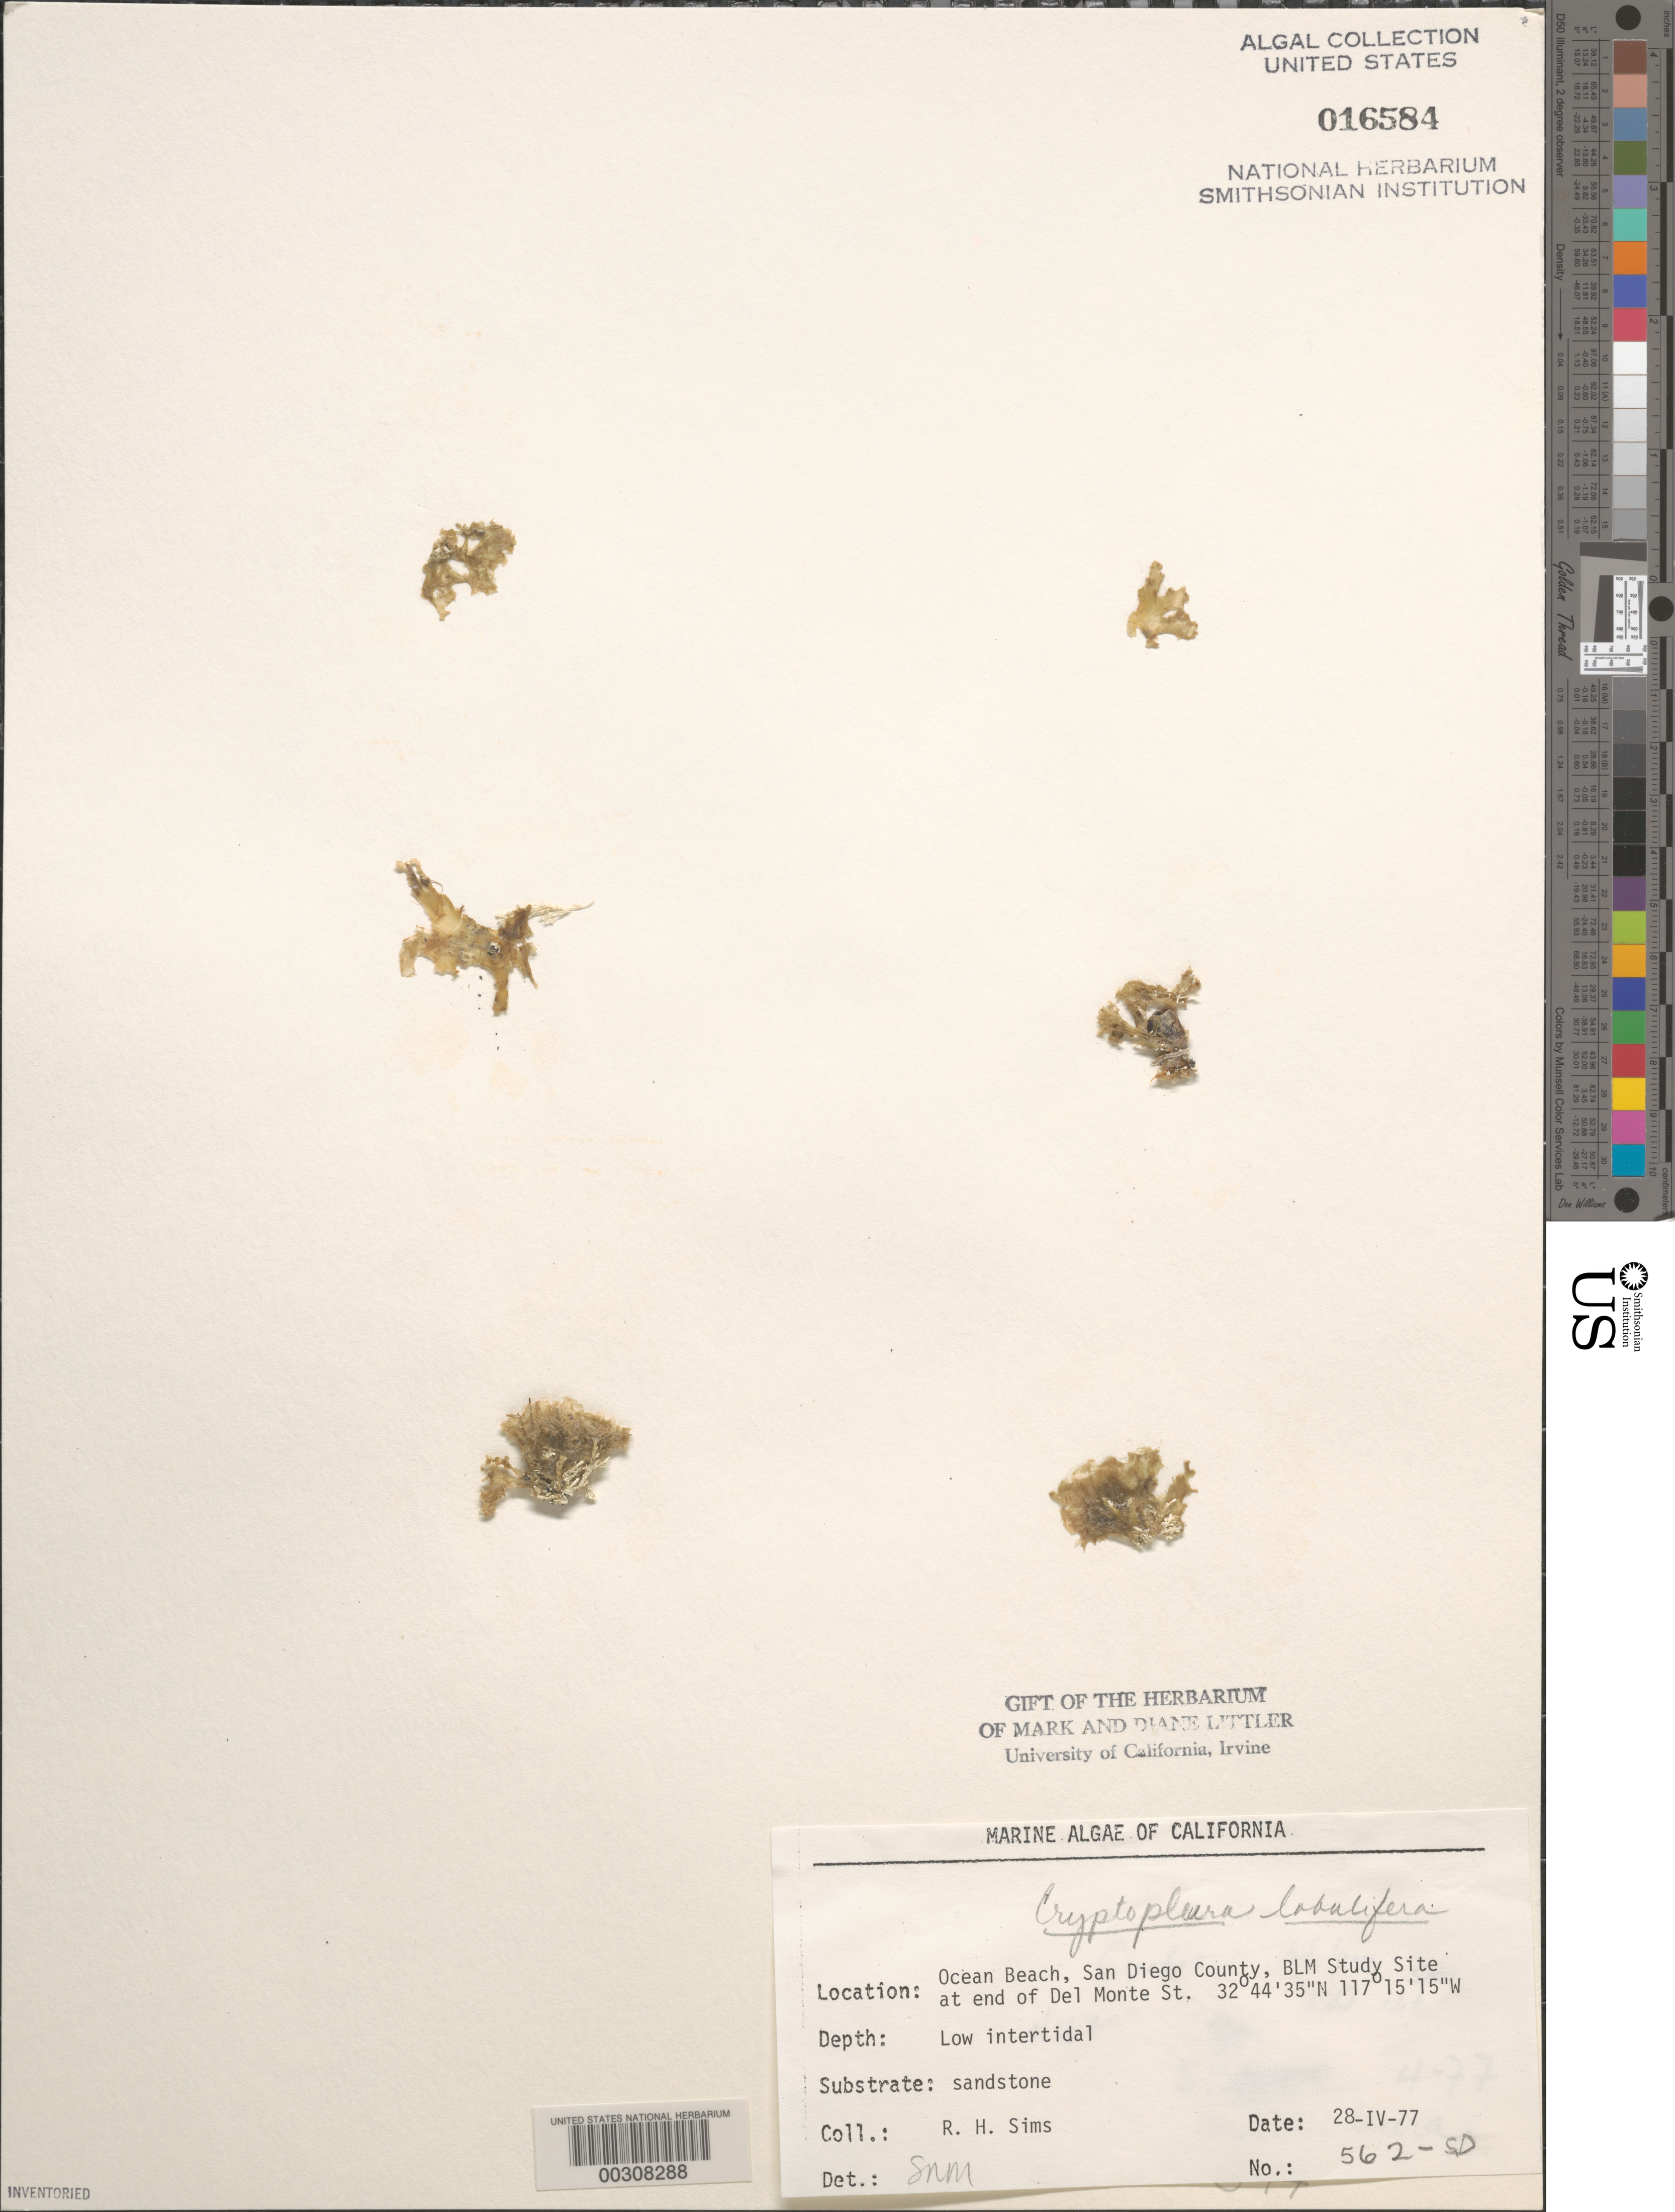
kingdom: Plantae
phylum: Rhodophyta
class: Florideophyceae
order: Ceramiales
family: Delesseriaceae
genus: Cryptopleura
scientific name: Cryptopleura lobulifera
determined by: Murray, S. N.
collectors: R. H. Sims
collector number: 562-sd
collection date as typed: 28 Apr 1977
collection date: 1977-04-28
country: United States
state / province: California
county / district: San Diego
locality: Ocean Beach, end of Del Monte Street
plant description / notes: BLM-SOCALBIGHT Rocky Intertidal Survey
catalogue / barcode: US 16584